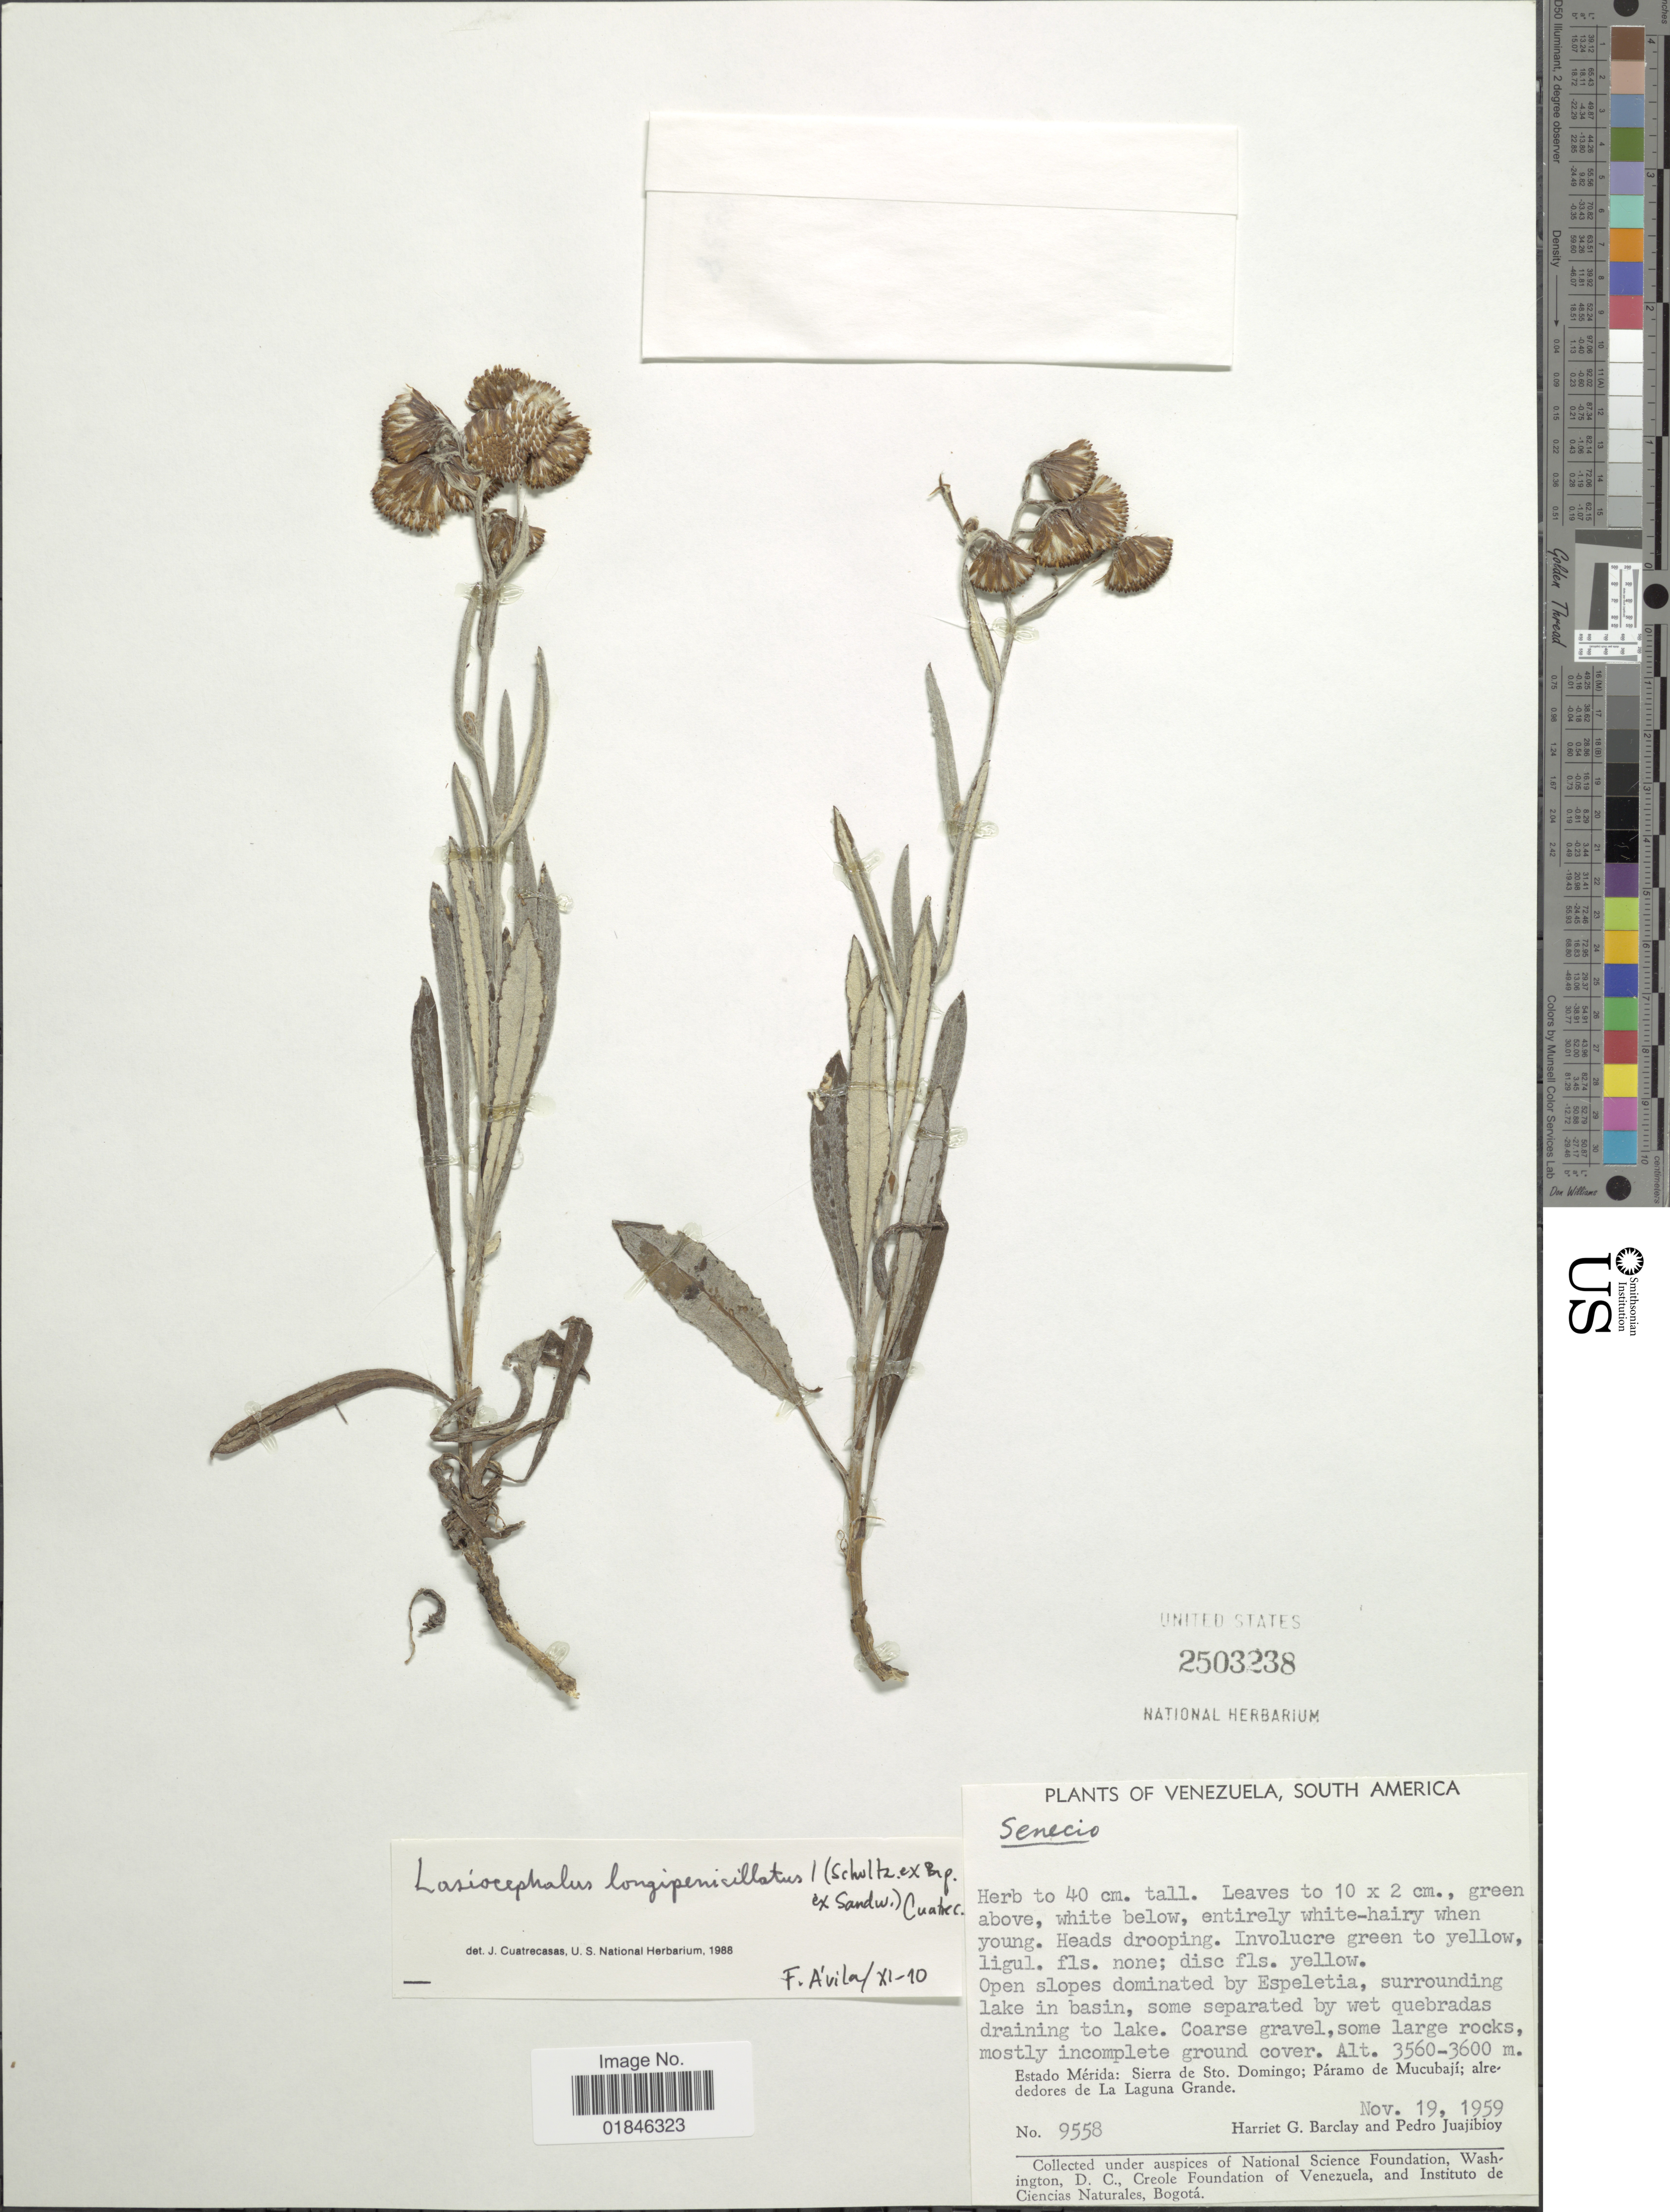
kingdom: Plantae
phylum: Tracheophyta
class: Magnoliopsida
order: Asterales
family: Asteraceae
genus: Senecio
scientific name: Senecio longepenicillatus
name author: Sch. Bip. ex Sandw.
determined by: Salomon, Luciana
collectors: H. G. Barclay & P. Juajibioy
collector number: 9558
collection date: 1959-11-19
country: Venezuela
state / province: Mérida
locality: Estado Merida: Sierra de Sto. Domingo; Paramo de Mucubaji; Alrededores de La Laguna Grande.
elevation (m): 3560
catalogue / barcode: US 2503238